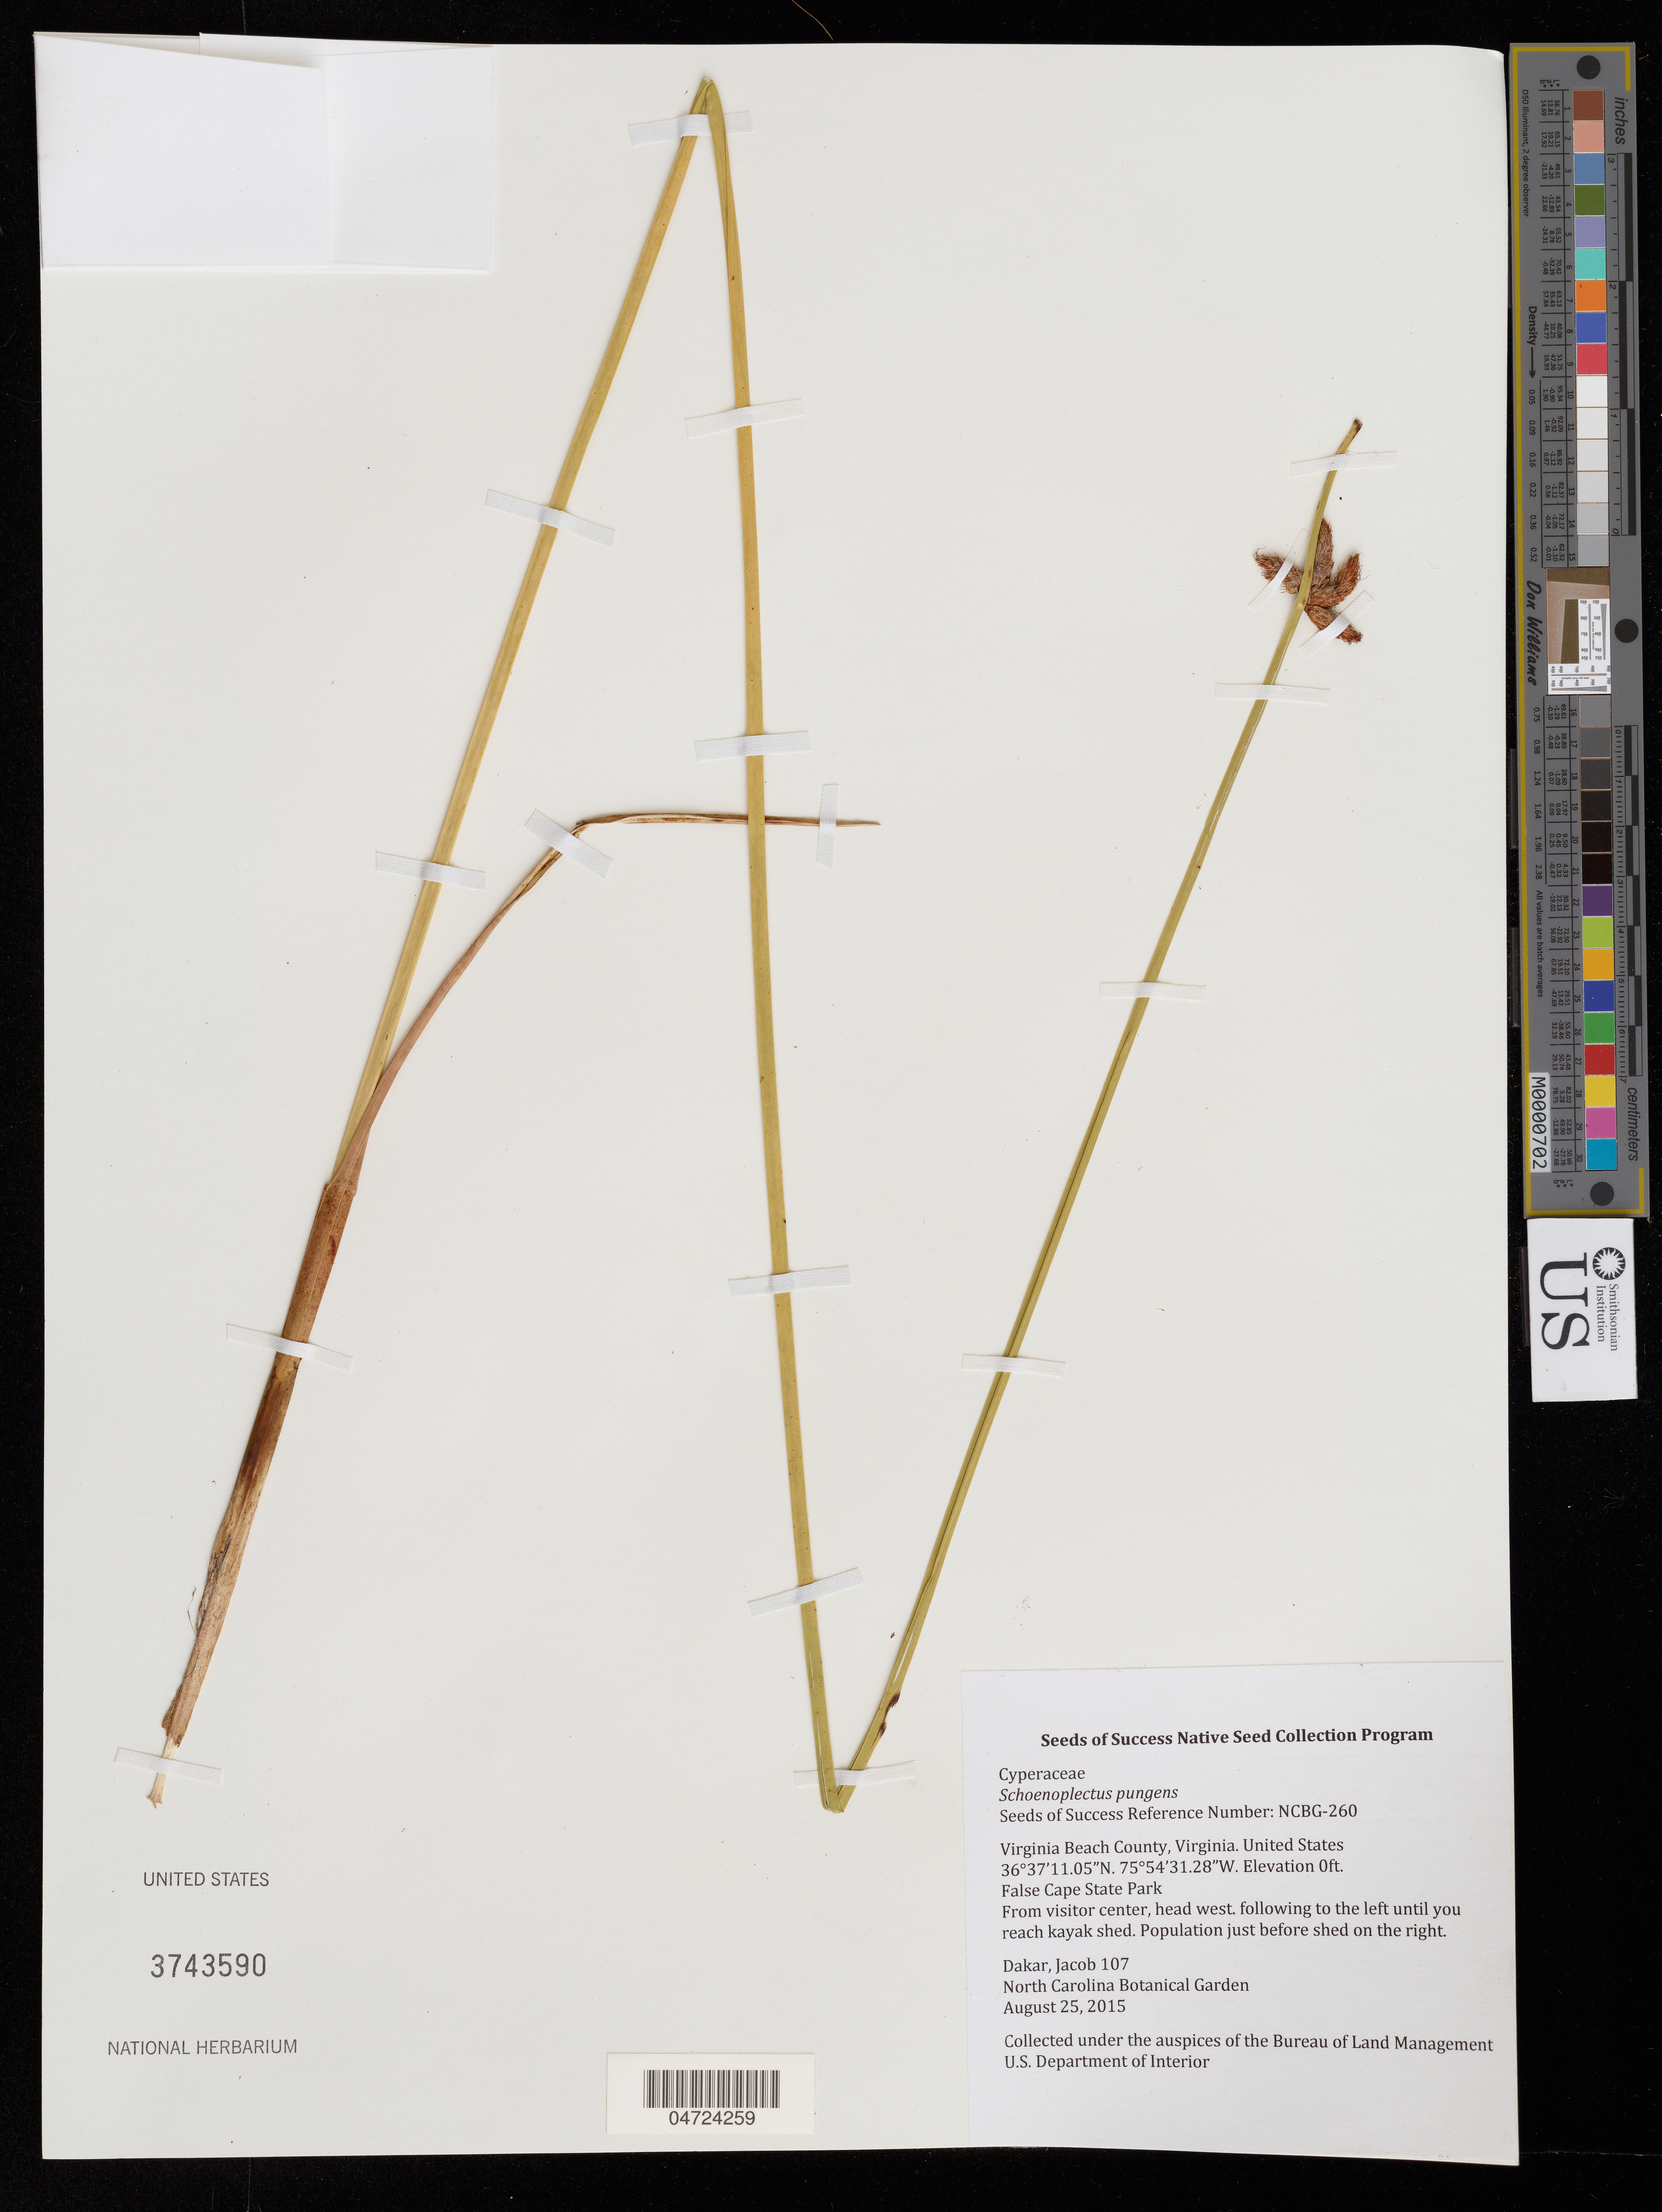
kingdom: Plantae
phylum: Tracheophyta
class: Liliopsida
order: Poales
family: Cyperaceae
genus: Schoenoplectus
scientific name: Schoenoplectus pungens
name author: (Vahl) Palla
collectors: J. Dakar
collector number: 107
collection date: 2015-08-25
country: United States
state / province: Virginia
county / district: City of Virginia Beach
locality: Virginia Beach County. False Cape State Park. From visitor center, head west. following to the left until you reach kayak shed. Population just before shed on the right.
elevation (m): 0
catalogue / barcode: US 3743590